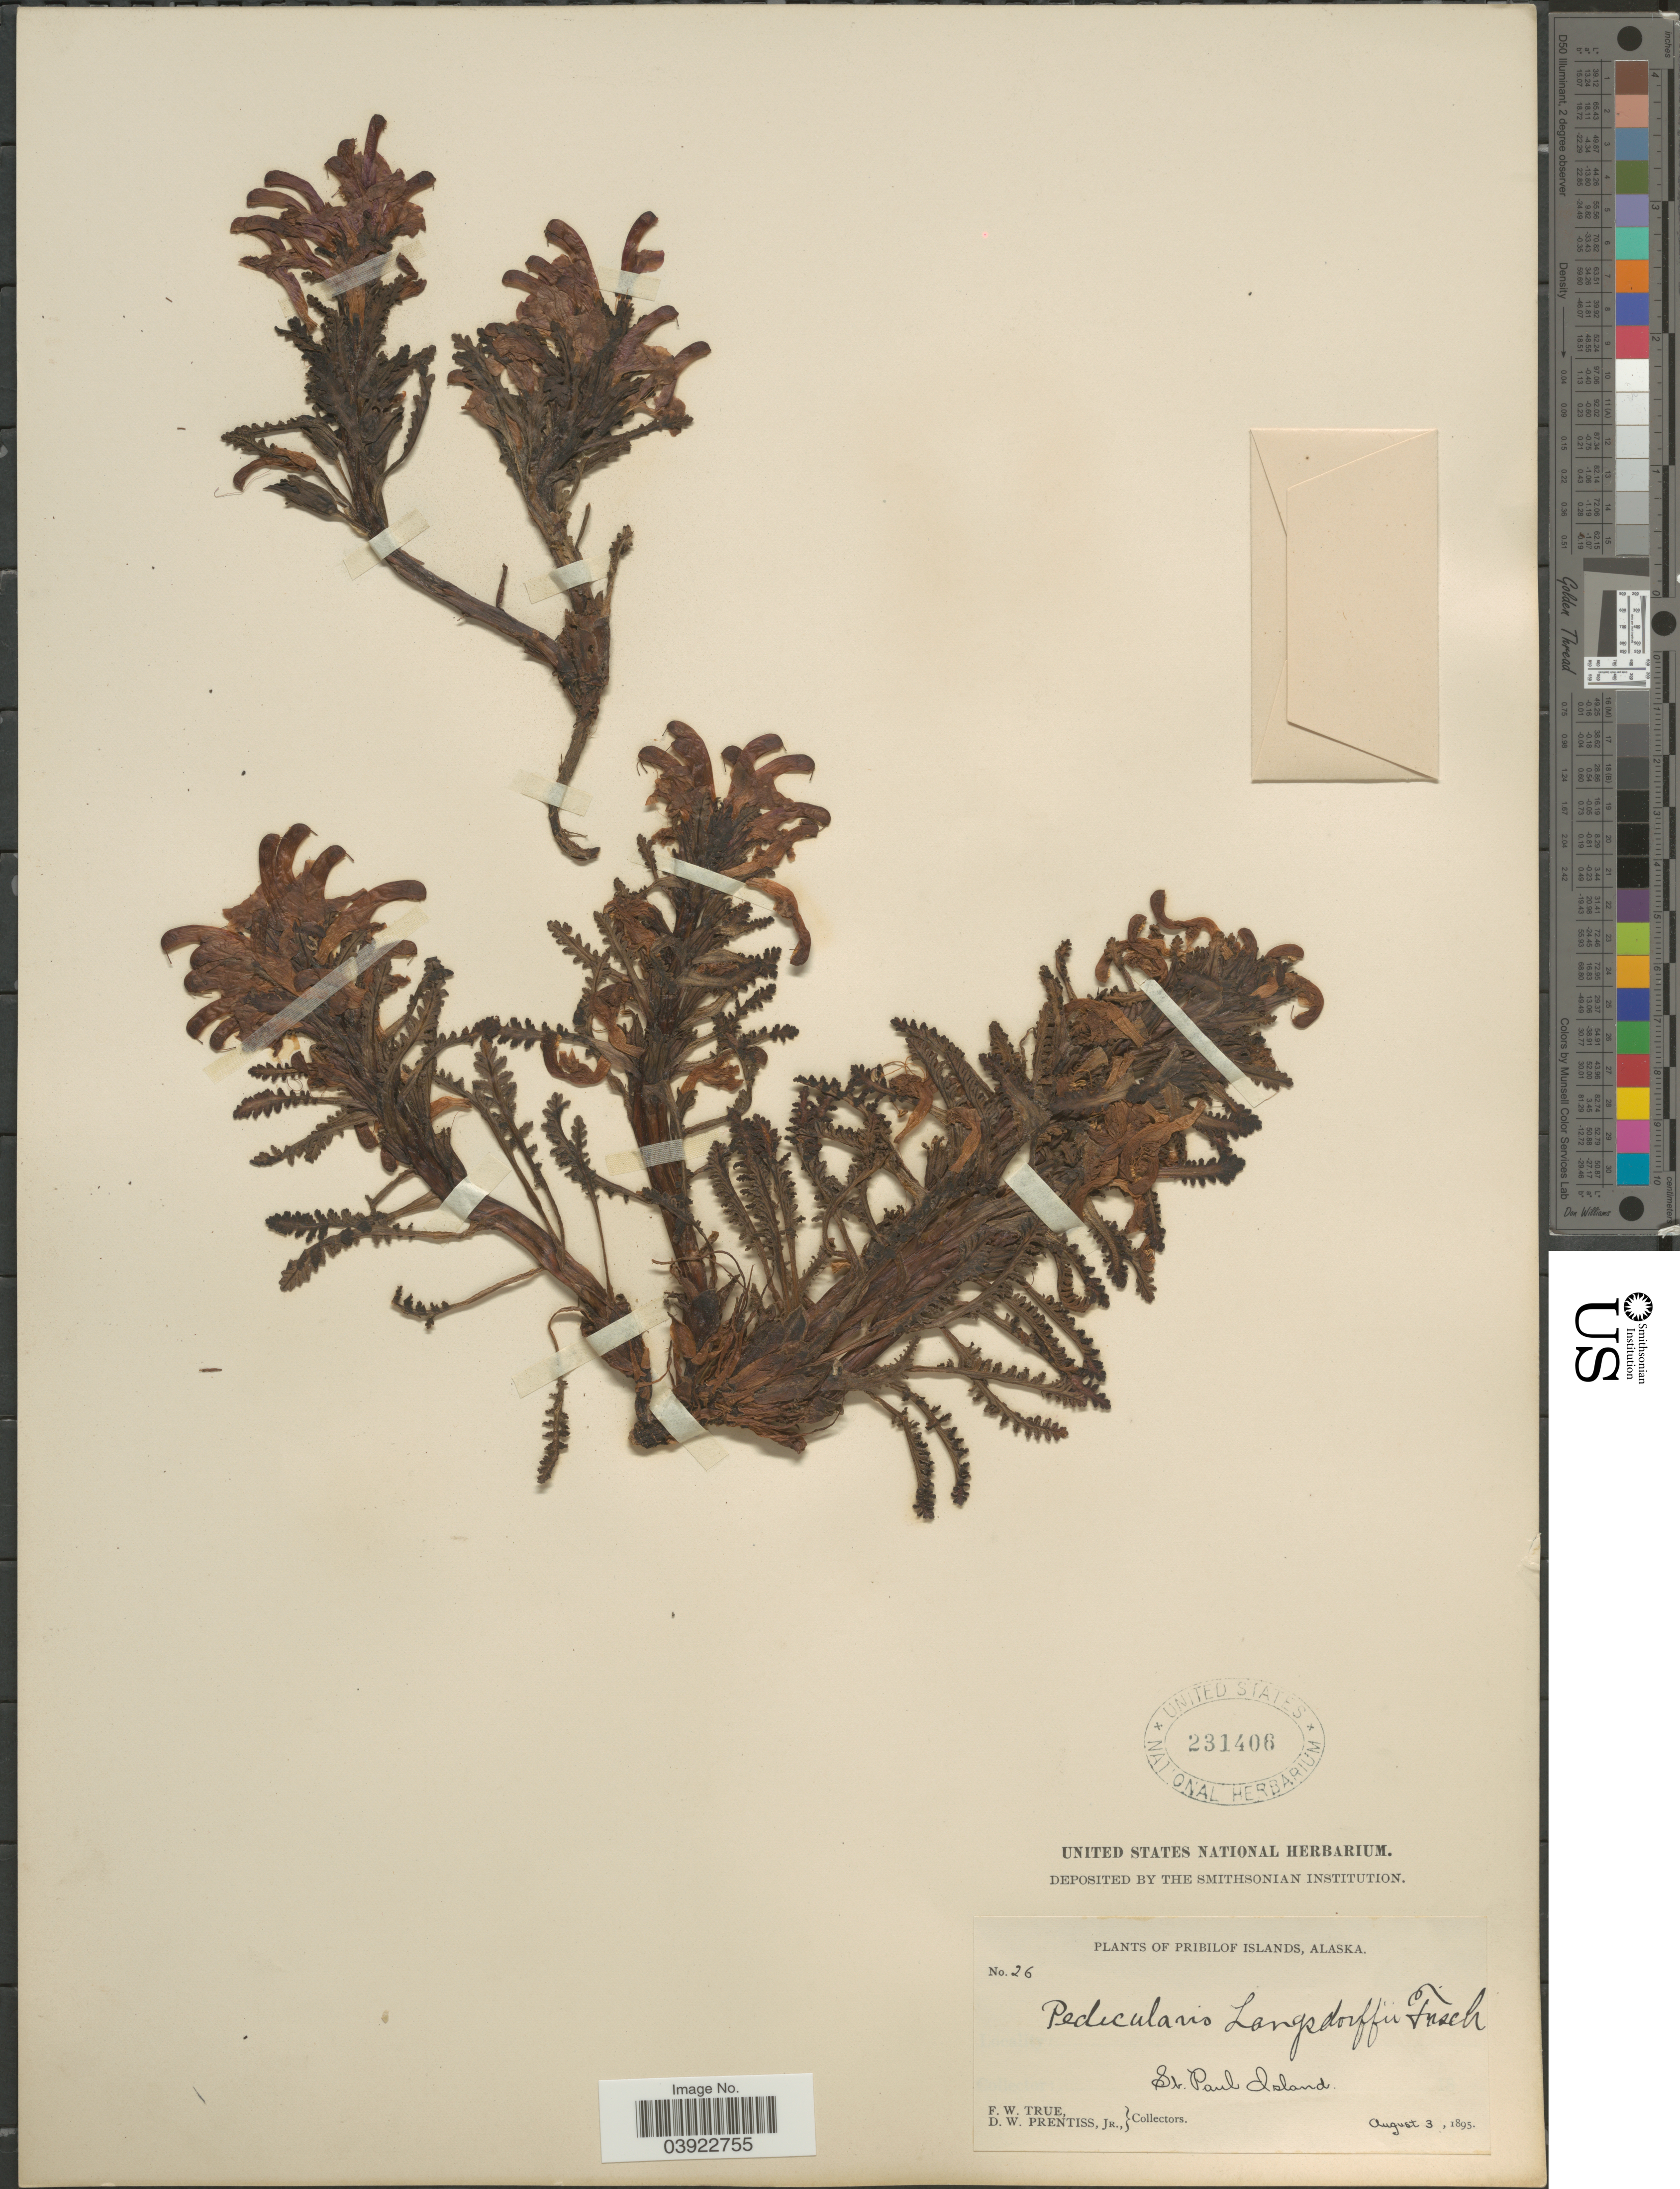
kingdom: Plantae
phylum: Tracheophyta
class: Magnoliopsida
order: Lamiales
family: Orobanchaceae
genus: Pedicularis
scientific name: Pedicularis langsdorffii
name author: Fisch. ex Steven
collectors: F. True & D. Prentiss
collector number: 26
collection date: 1895-08-03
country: United States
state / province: Alaska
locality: Pribilof Islands. St. Paul Island.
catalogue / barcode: US 231406